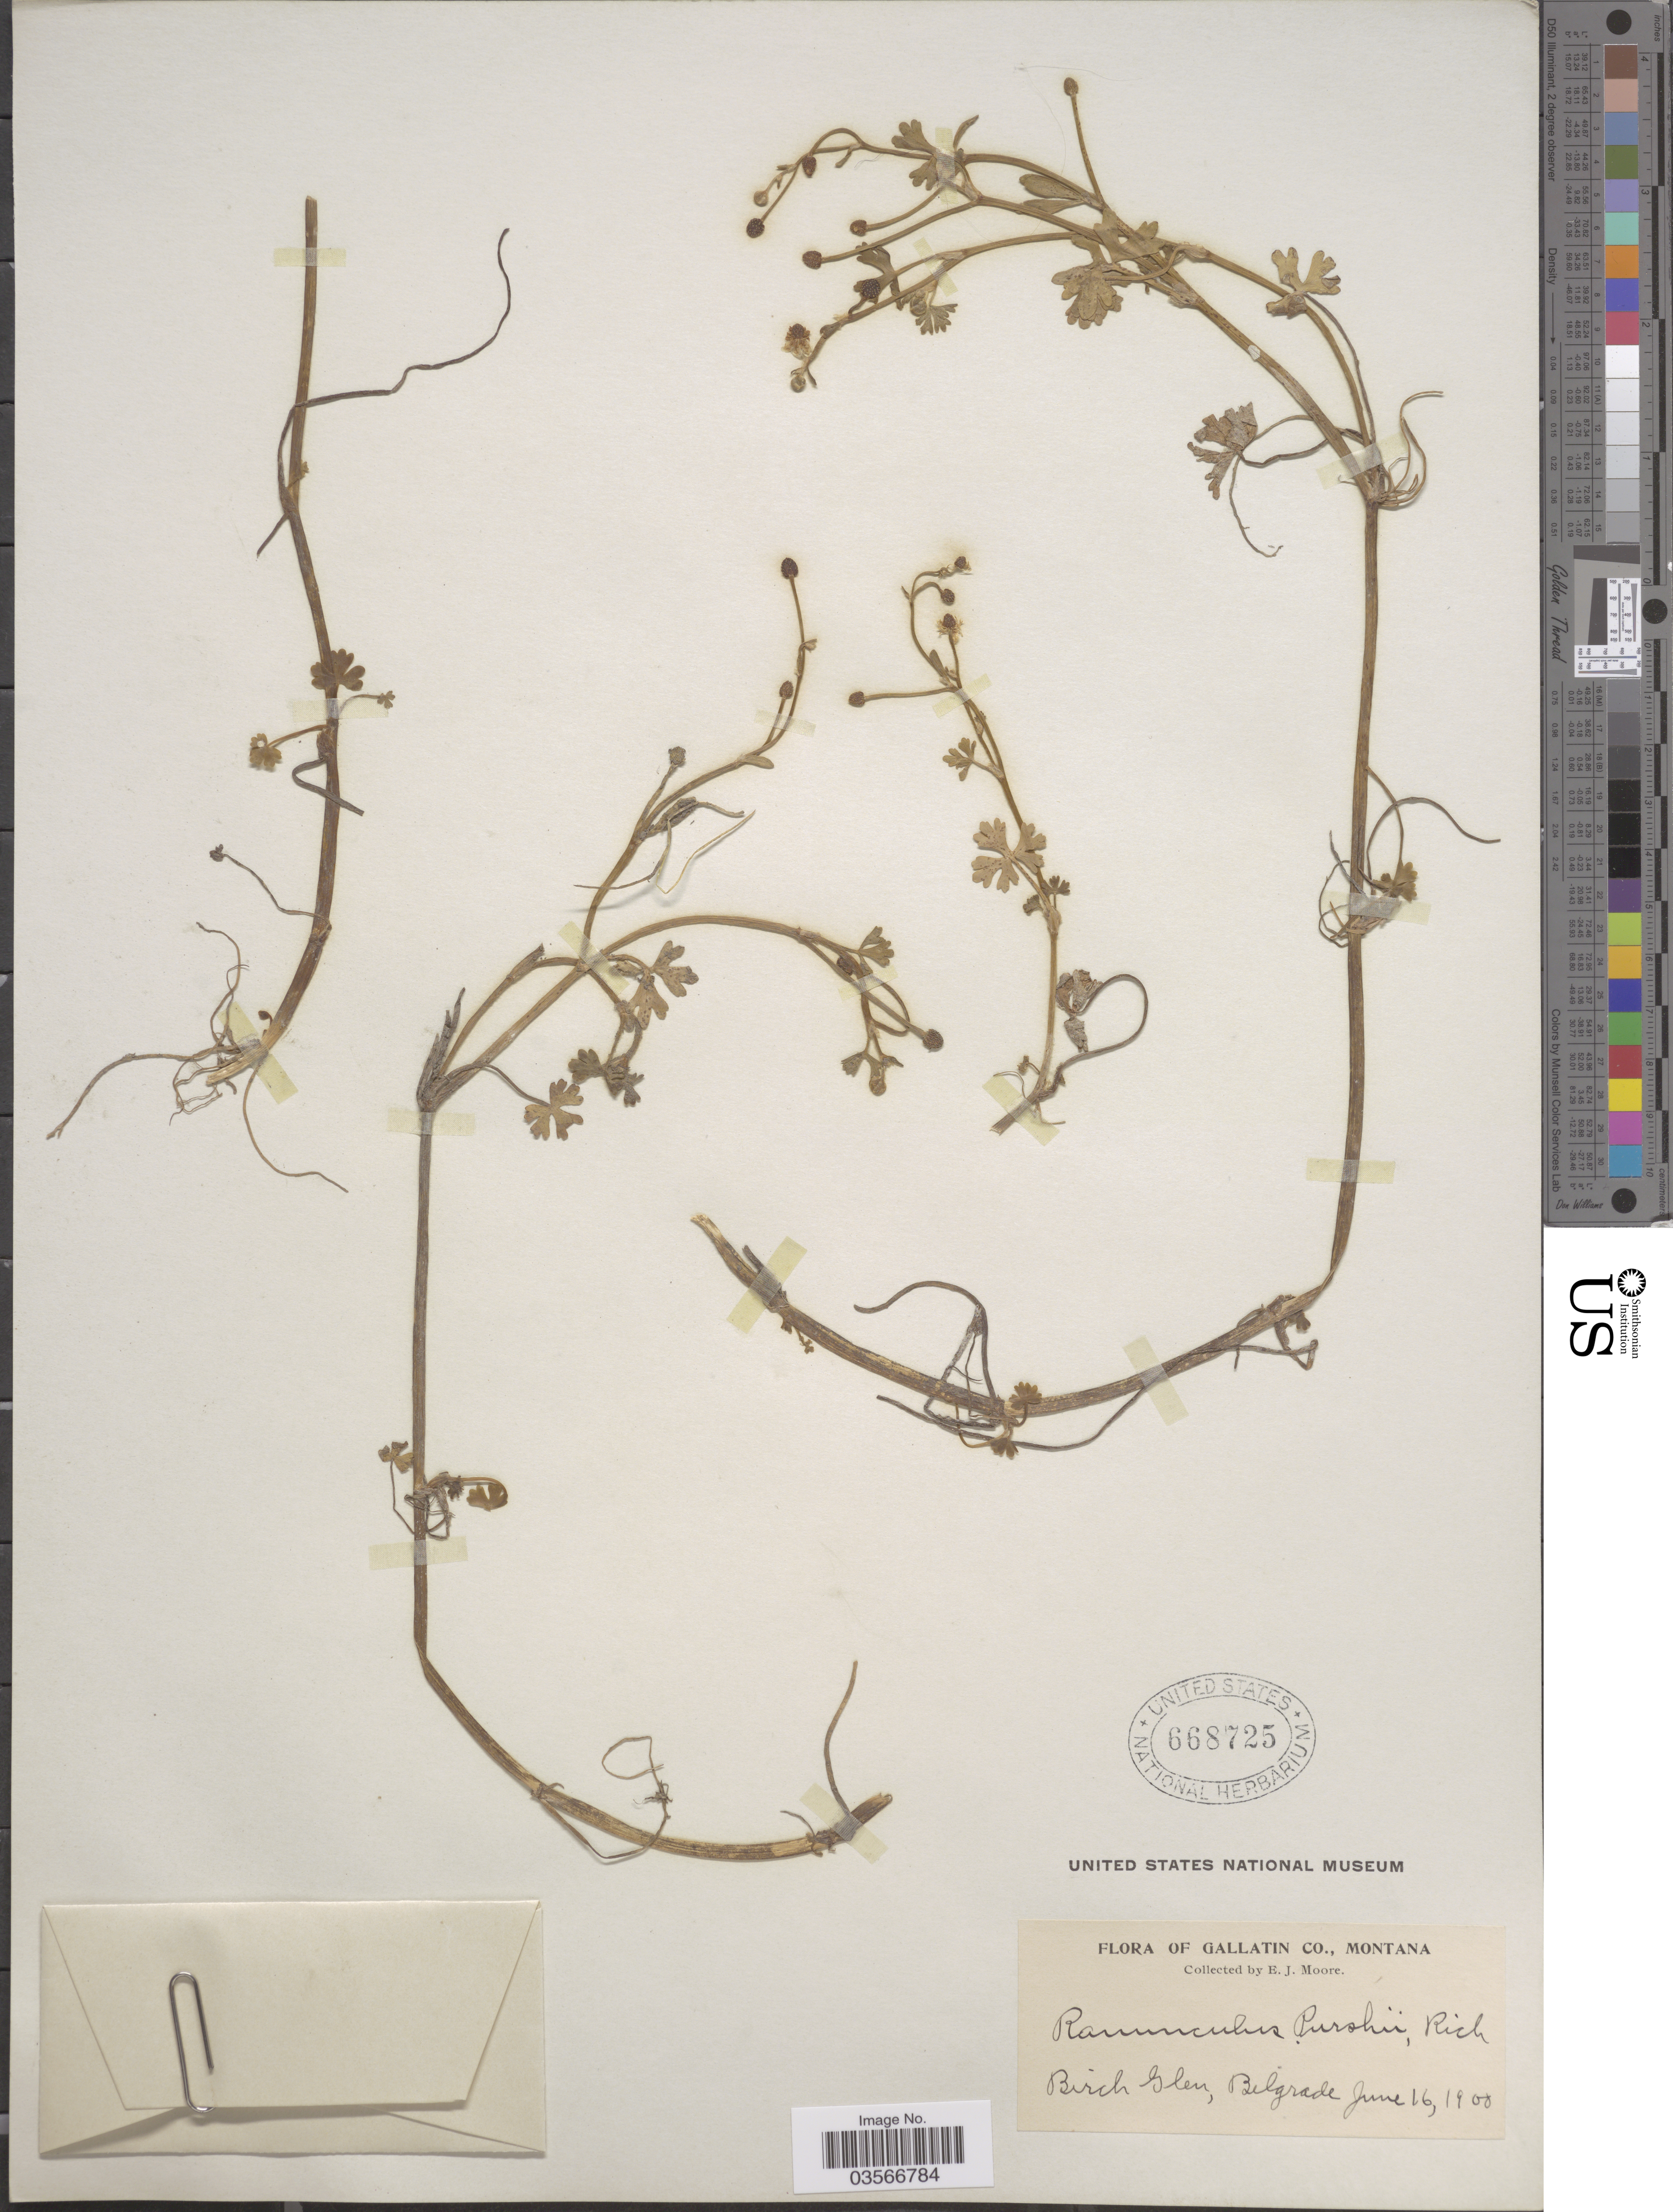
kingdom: Plantae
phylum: Tracheophyta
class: Magnoliopsida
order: Ranunculales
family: Ranunculaceae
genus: Ranunculus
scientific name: Ranunculus gmelinii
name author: DC.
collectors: E. Moore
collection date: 1900-06-16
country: United States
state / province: Montana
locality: Gallatin Co. Birch Glen, Belgrade.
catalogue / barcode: US 668725